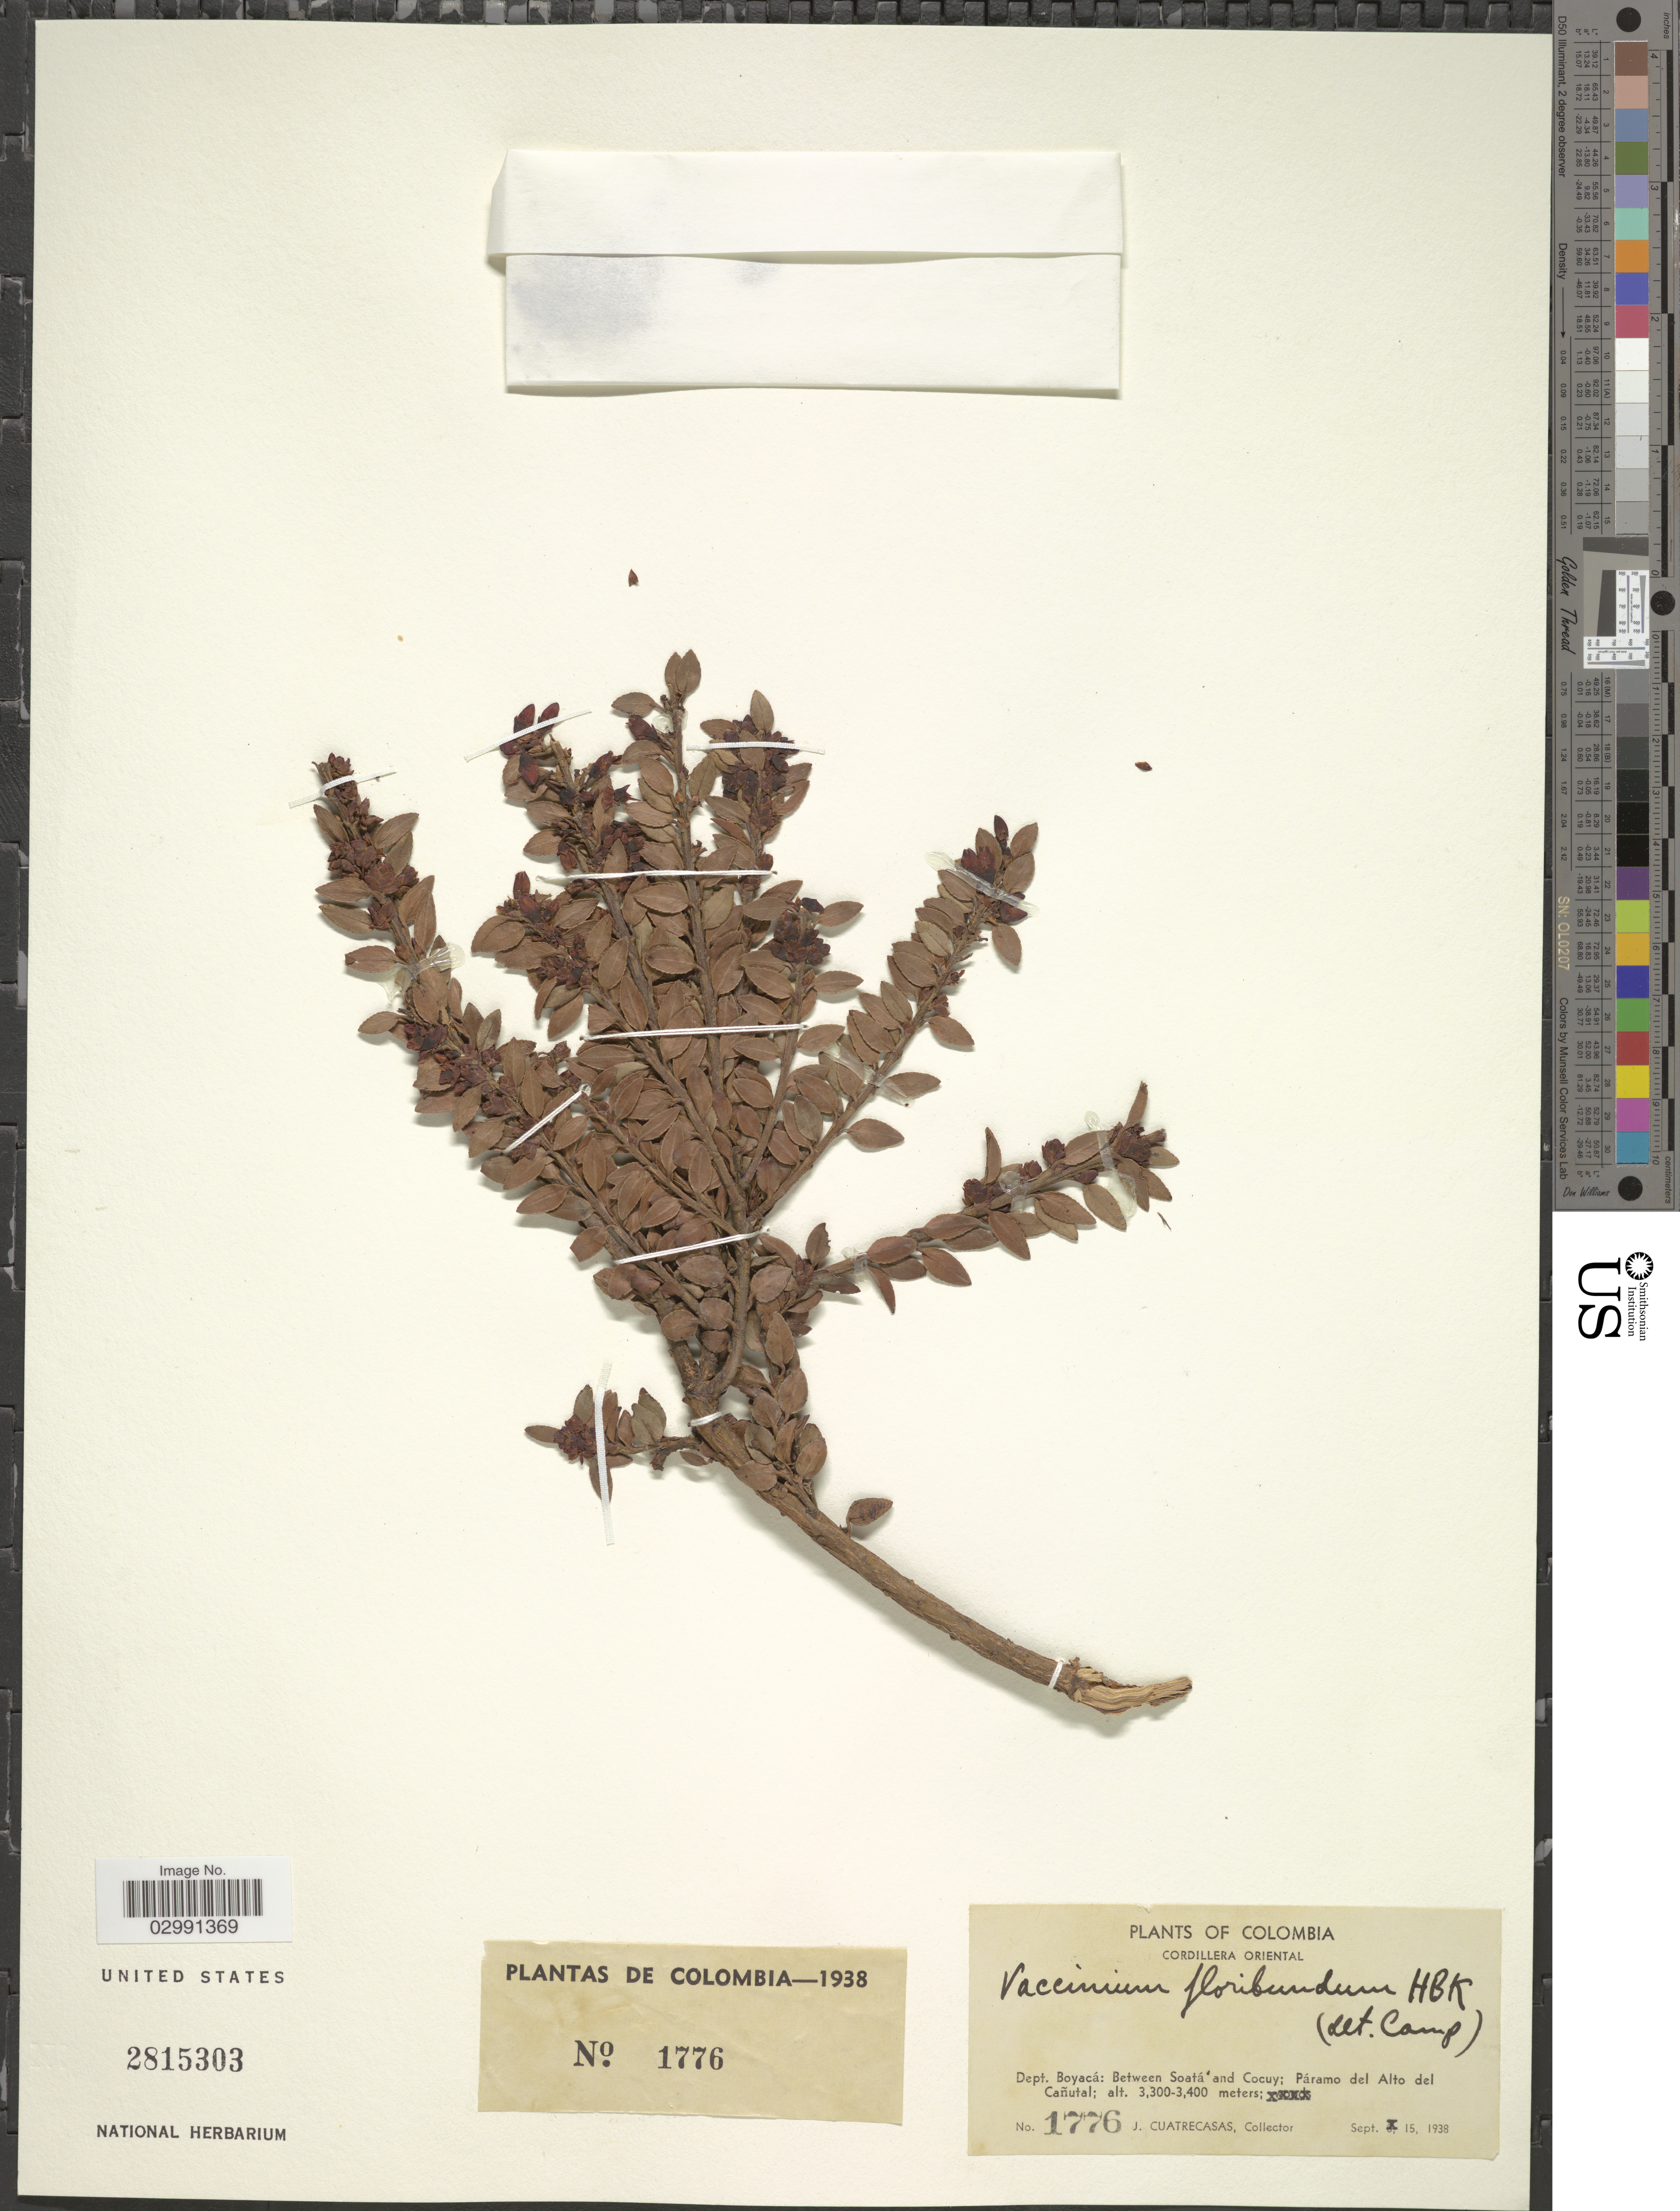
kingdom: Plantae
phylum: Tracheophyta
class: Magnoliopsida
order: Ericales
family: Ericaceae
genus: Vaccinium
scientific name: Vaccinium floribundum var. floribundum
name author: Kunth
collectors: J. Cuatrecasas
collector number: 1776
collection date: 1938-09-15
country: Colombia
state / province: Boyacá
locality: Cordillera Oriental. Dept. Boyacá: Between Soatá and Cocuy: Páramo del Alto del Cañutal.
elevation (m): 3300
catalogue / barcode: US 2815303